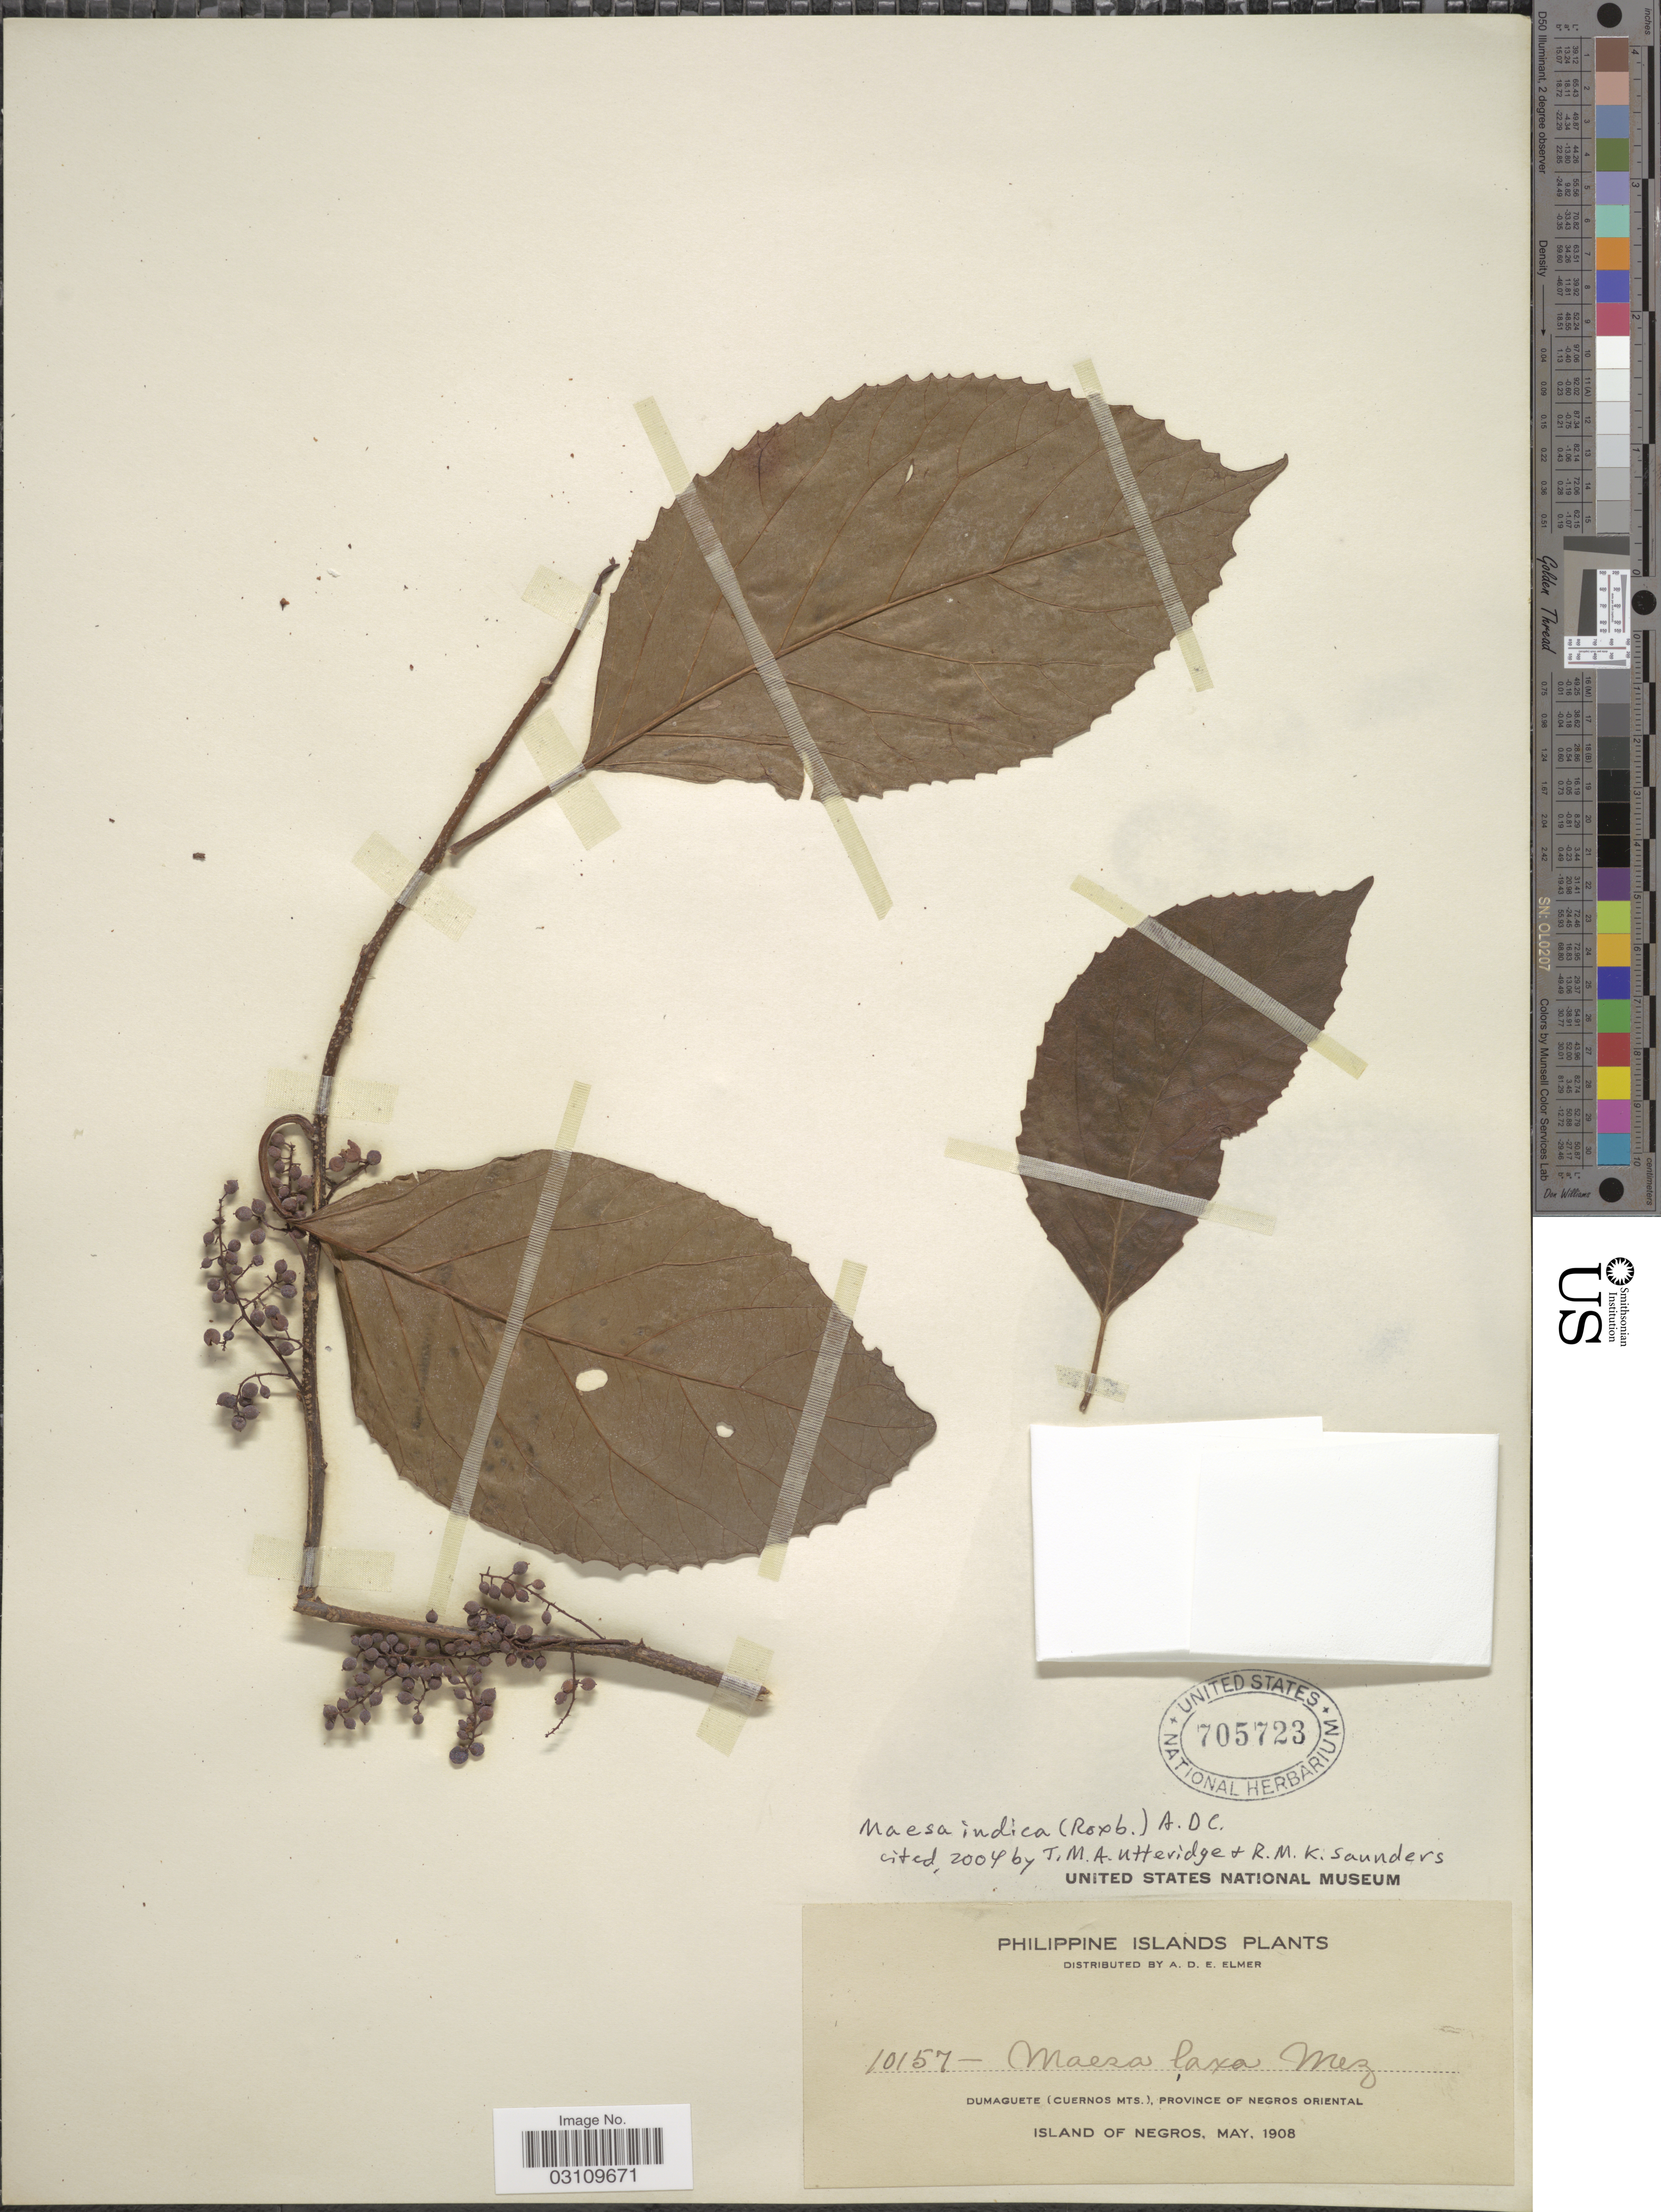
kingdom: Plantae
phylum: Tracheophyta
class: Magnoliopsida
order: Ericales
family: Primulaceae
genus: Maesa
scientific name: Maesa indica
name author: (Roxb.) A. DC.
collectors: A. D. E. Elmer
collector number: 10157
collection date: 1908-05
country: Philippines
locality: Dumaguete (Cuernos Mts.), Province of Negros Oriental.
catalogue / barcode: US 705723